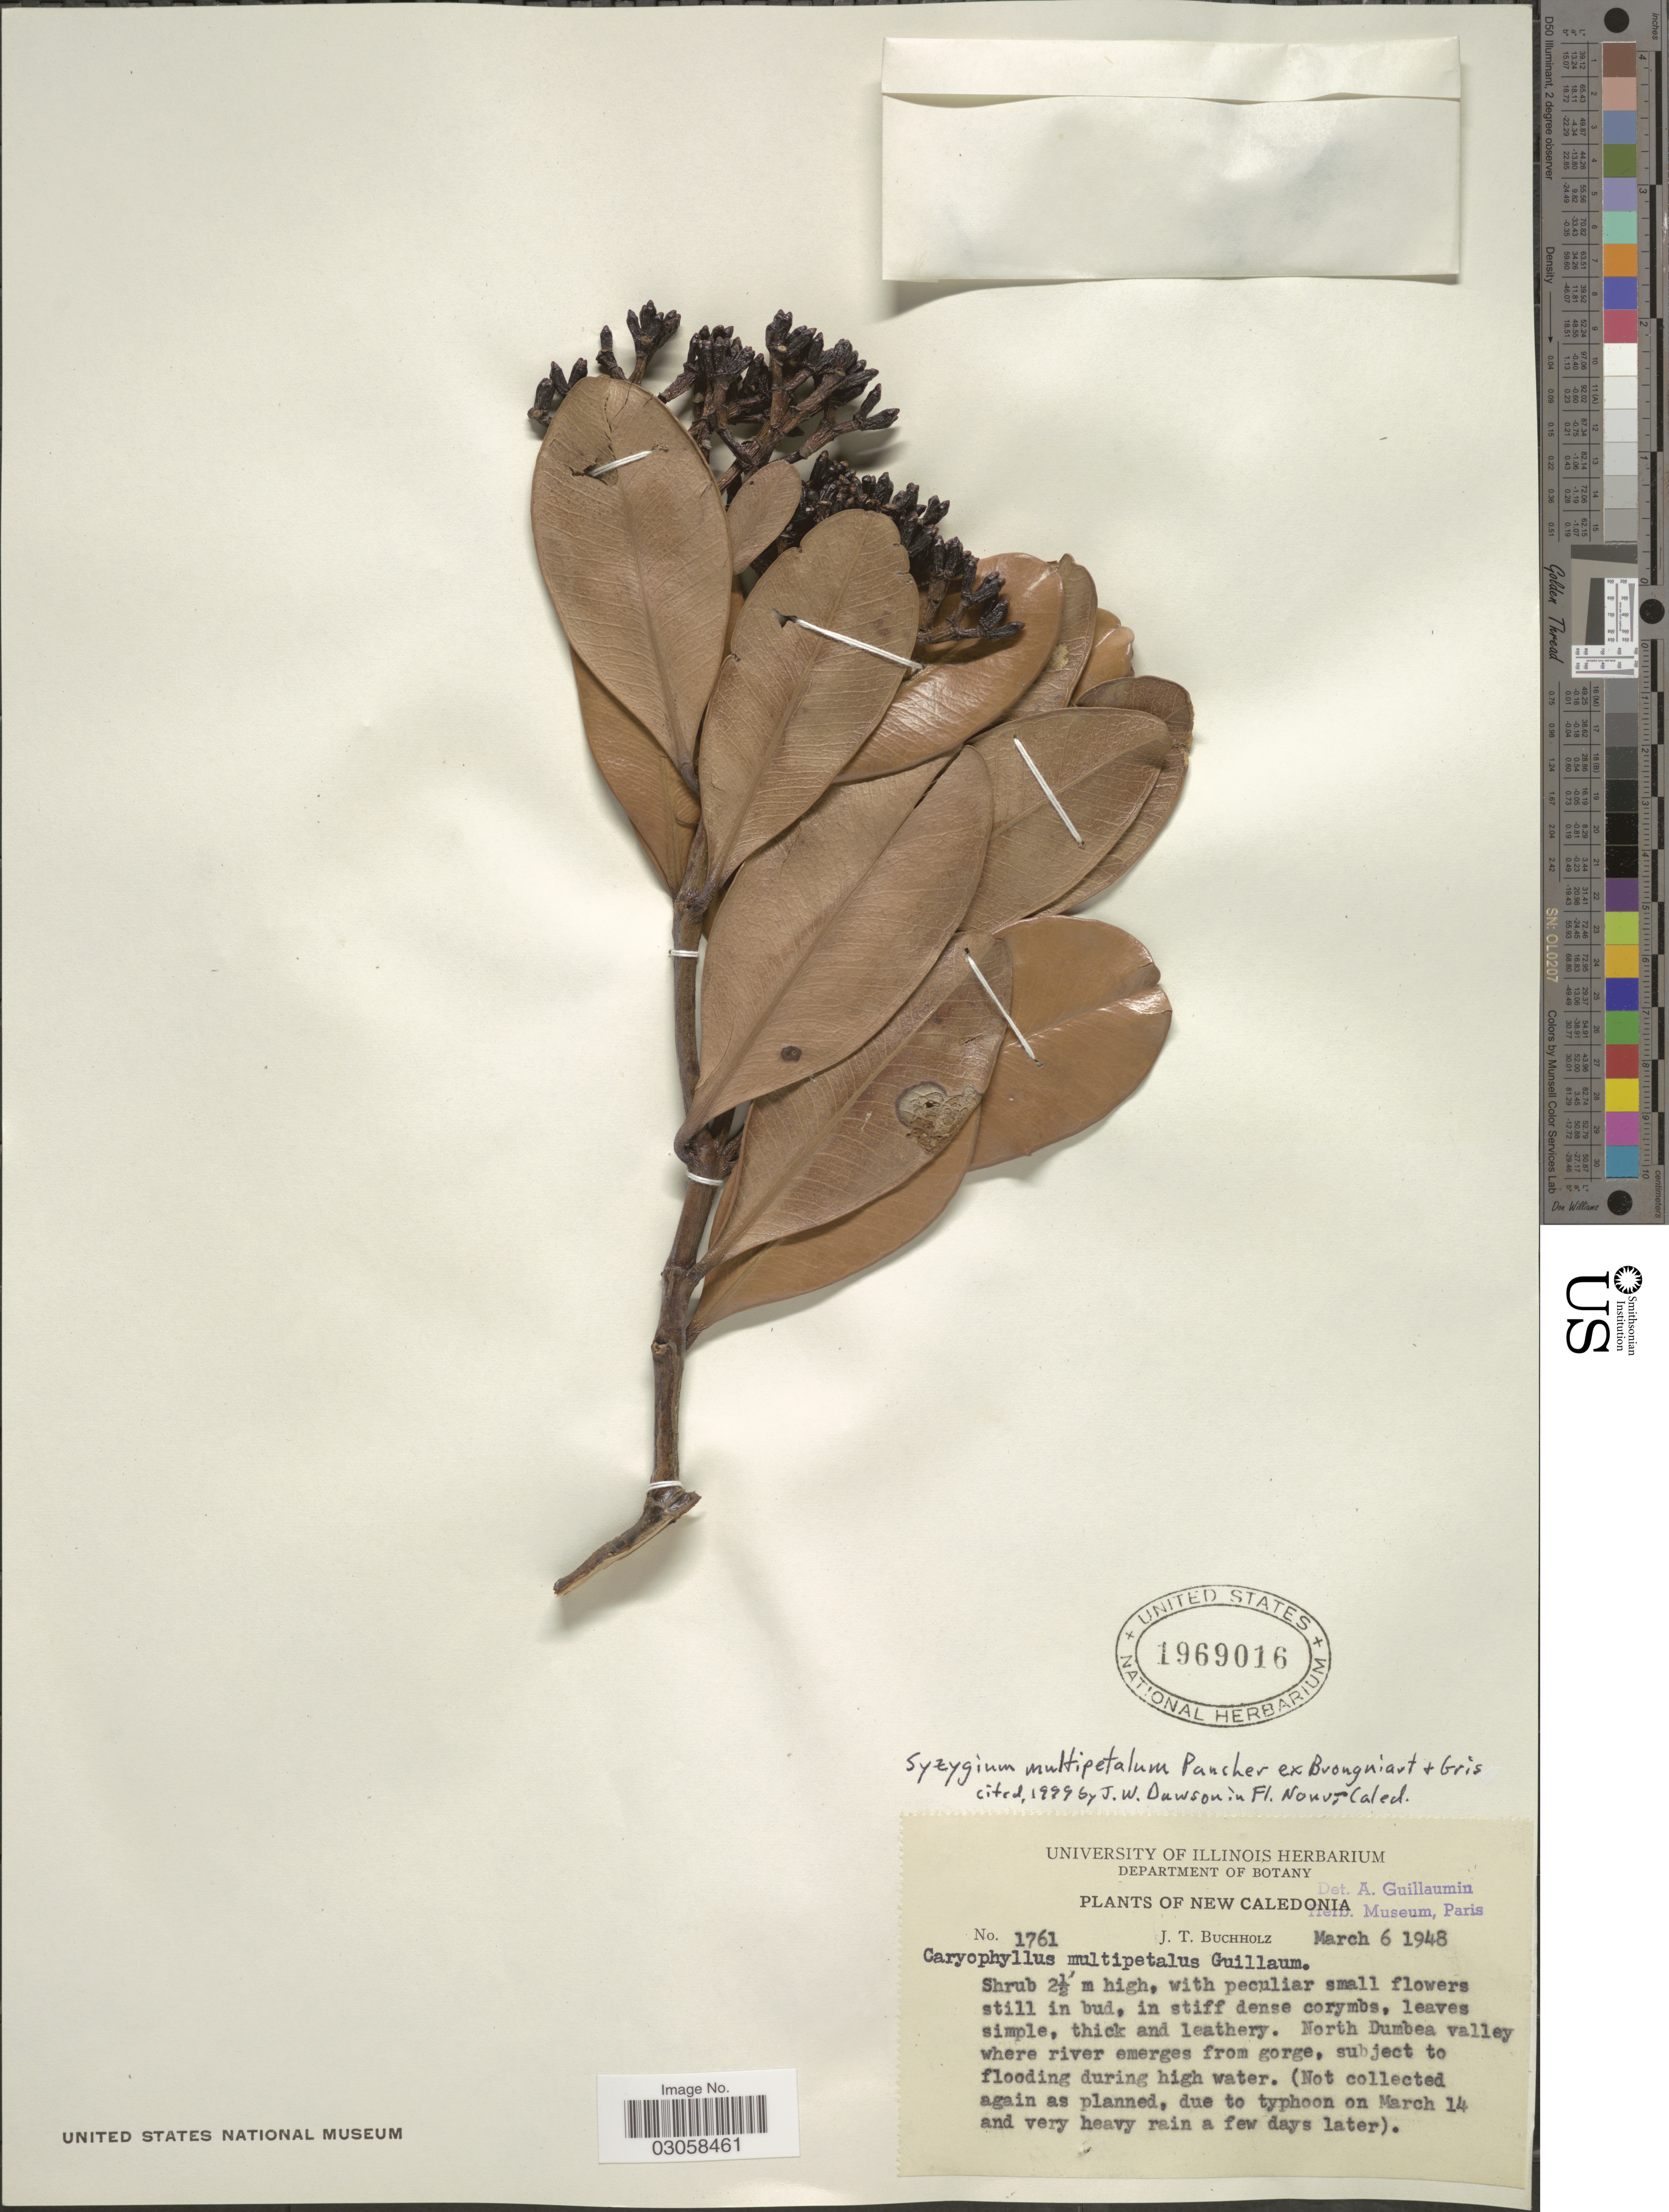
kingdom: Plantae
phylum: Tracheophyta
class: Magnoliopsida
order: Myrtales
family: Myrtaceae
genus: Syzygium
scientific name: Syzygium multipetalum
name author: Pancher ex Brongn. & Gris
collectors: J. T. Buchholz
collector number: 1761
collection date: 1948-03-06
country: New Caledonia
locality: North Dumbea valley where river emerges from gorge, subject to flooding during high water.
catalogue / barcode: US 1969016